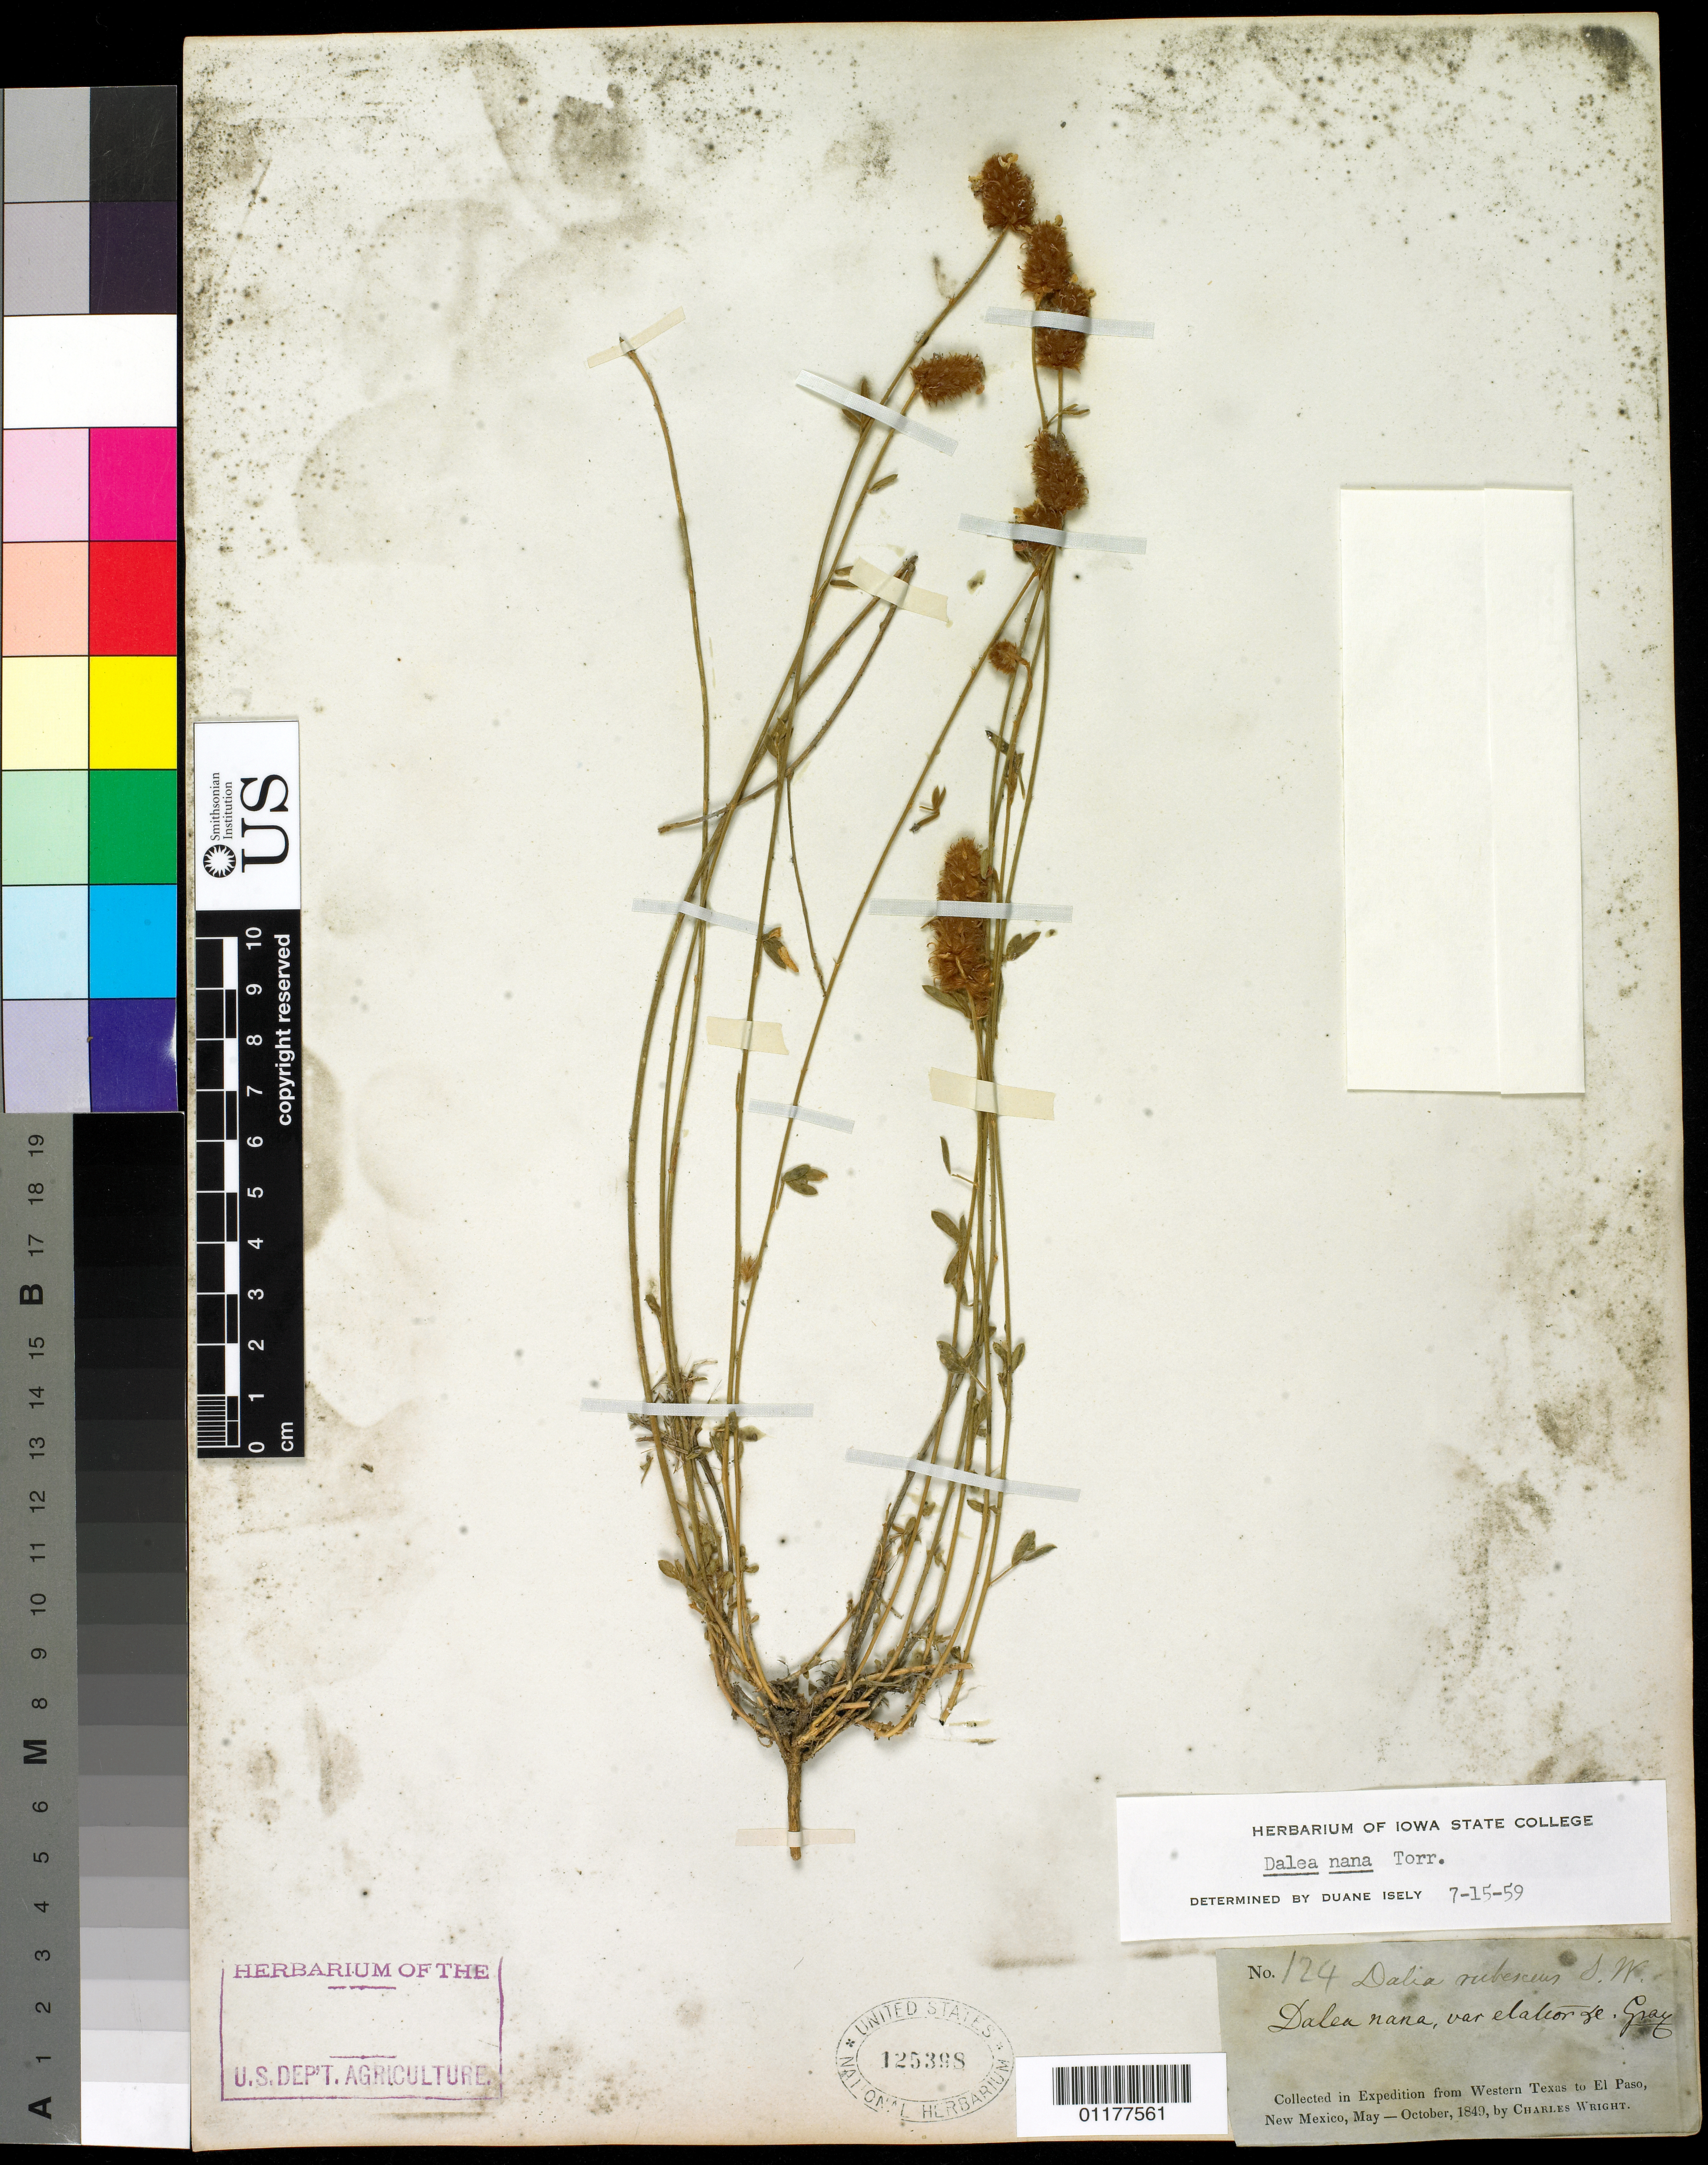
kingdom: Plantae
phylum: Tracheophyta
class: Magnoliopsida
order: Fabales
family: Fabaceae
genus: Dalea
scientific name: Dalea nana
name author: Torr. & A. Gray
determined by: Isely, D.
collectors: C. Wright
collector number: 124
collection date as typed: May 1849 to -- Oct 1849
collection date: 1849-05/1849-10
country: United States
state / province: New Mexico / Texas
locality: W Texas to El Paso, New Mexico.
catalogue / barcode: US 125398